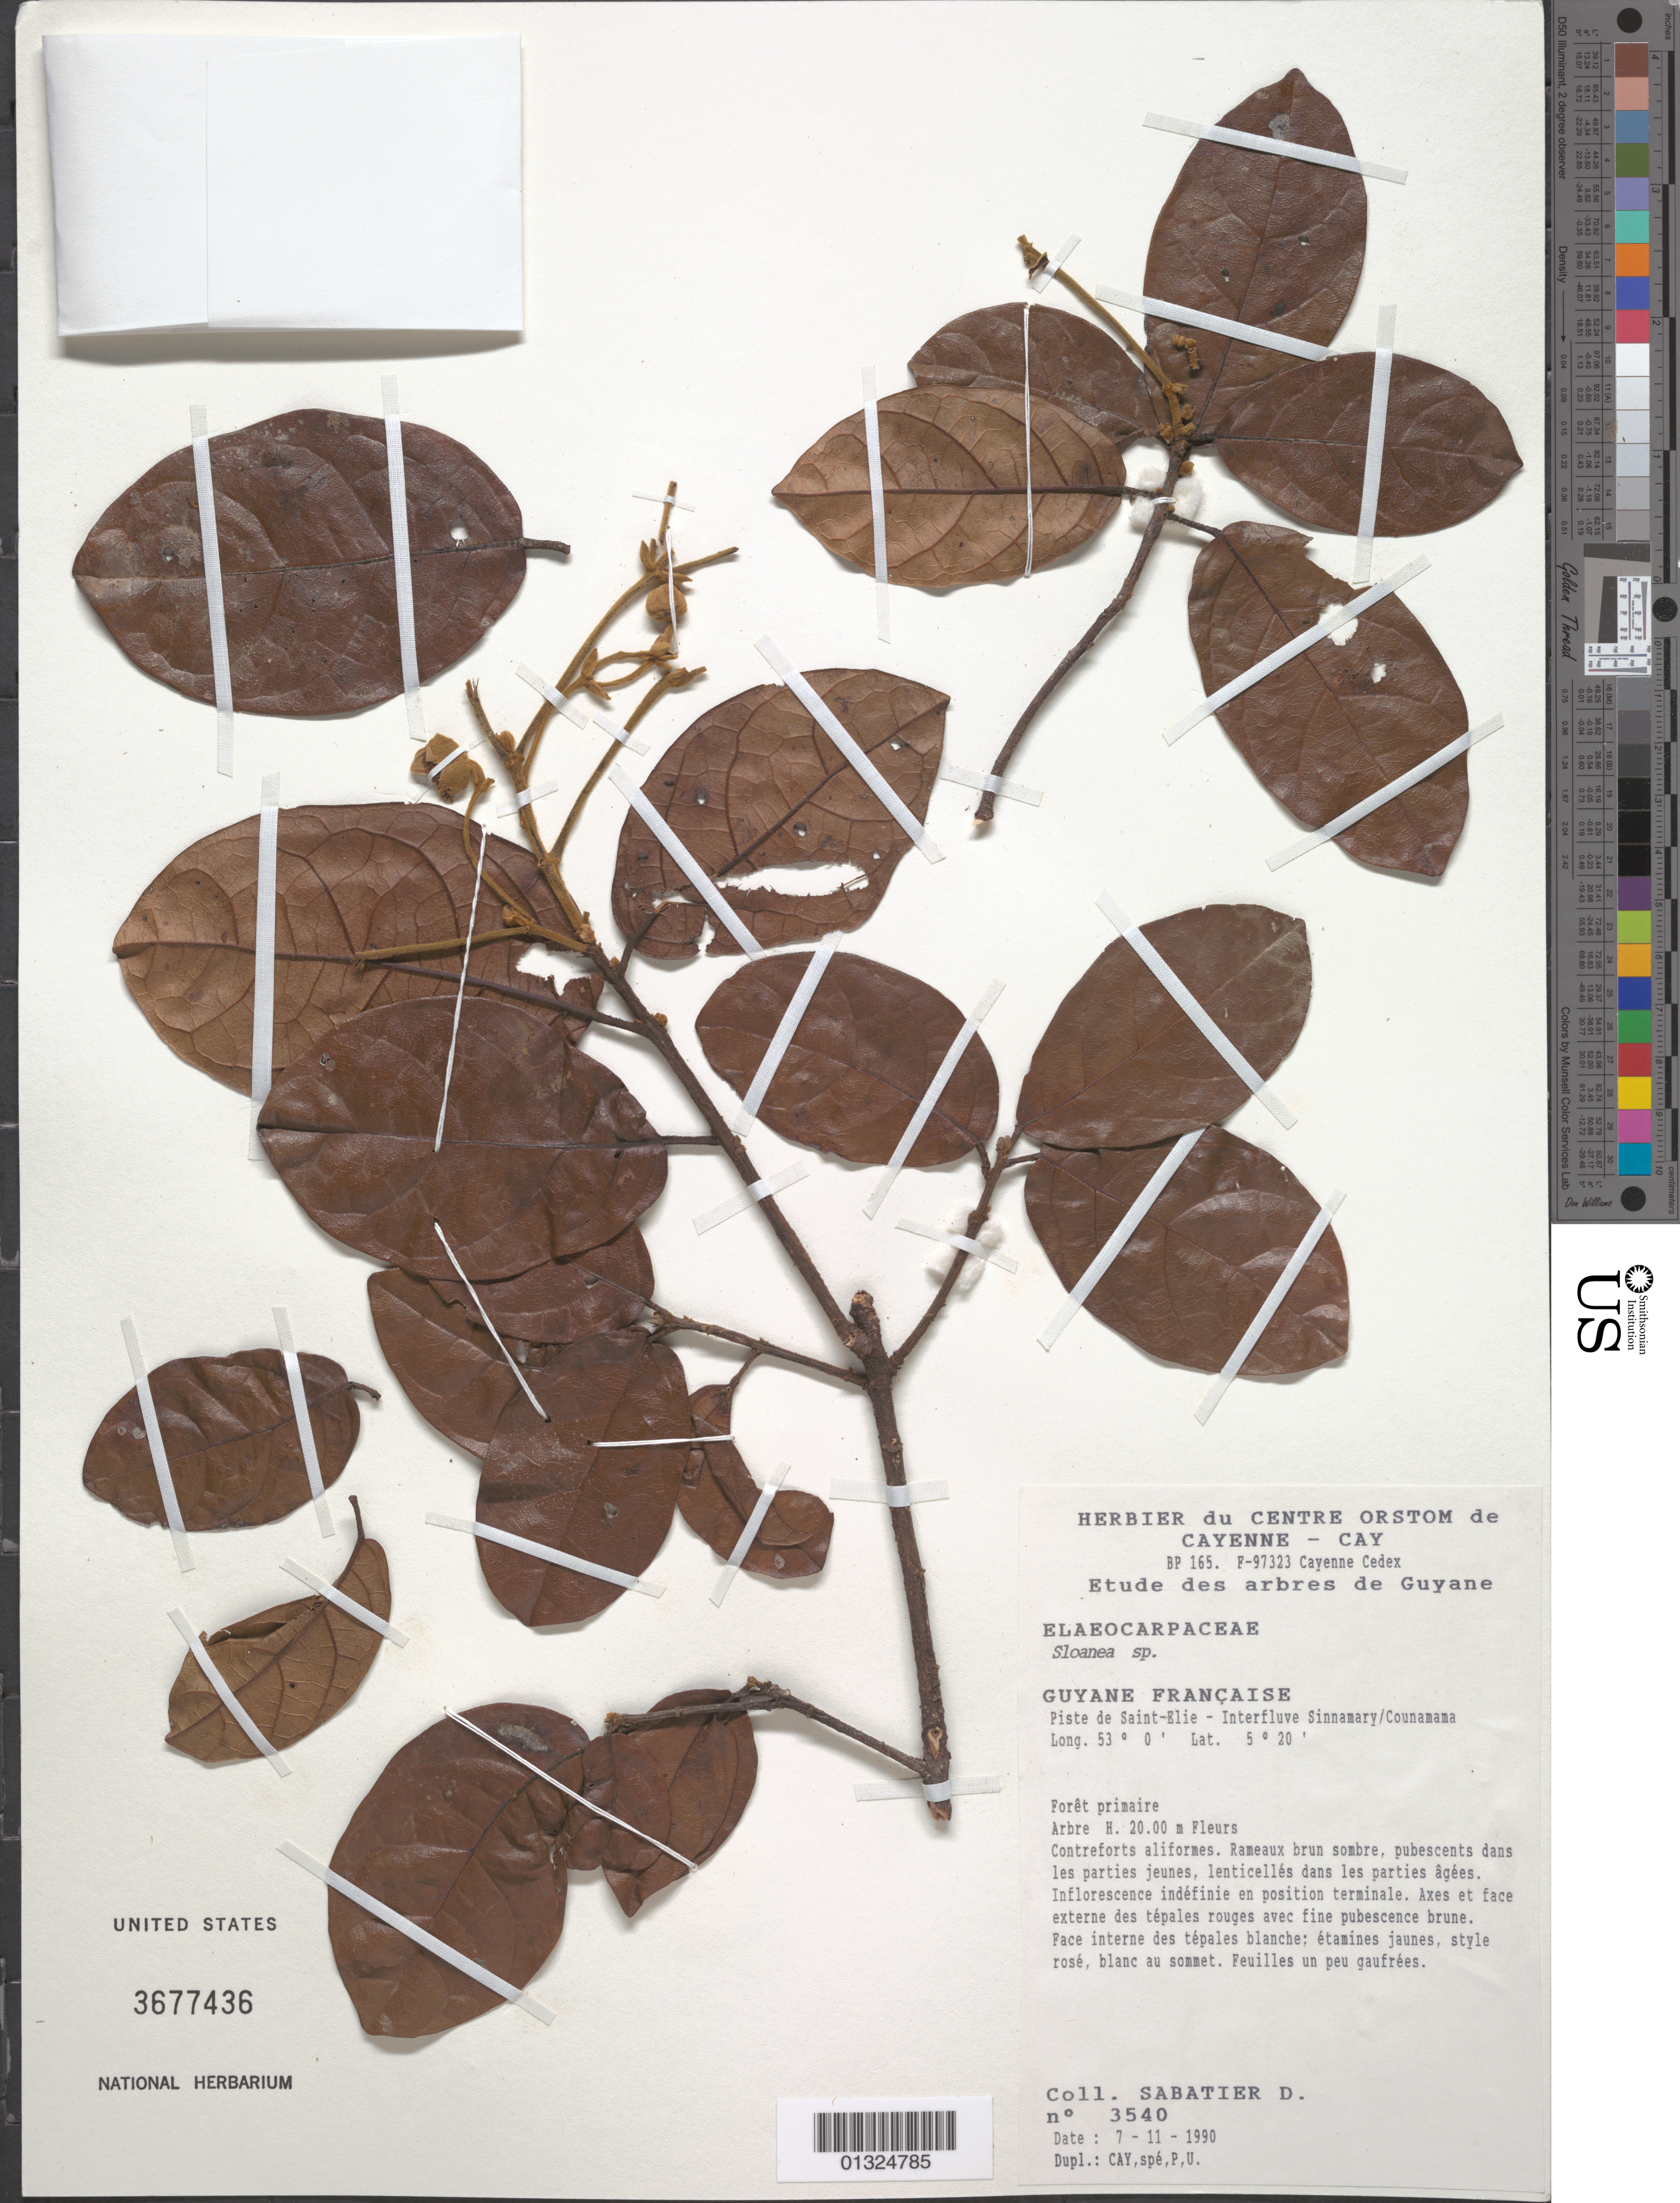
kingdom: Plantae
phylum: Tracheophyta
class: Magnoliopsida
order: Oxalidales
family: Elaeocarpaceae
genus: Sloanea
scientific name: Sloanea sp.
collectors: D. Sabatier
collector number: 3540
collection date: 1990-11-07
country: French Guiana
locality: Piste de Saint-Elie - Interfluve Sinnamary/Counamama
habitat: Foret primaire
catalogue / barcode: US 3677436